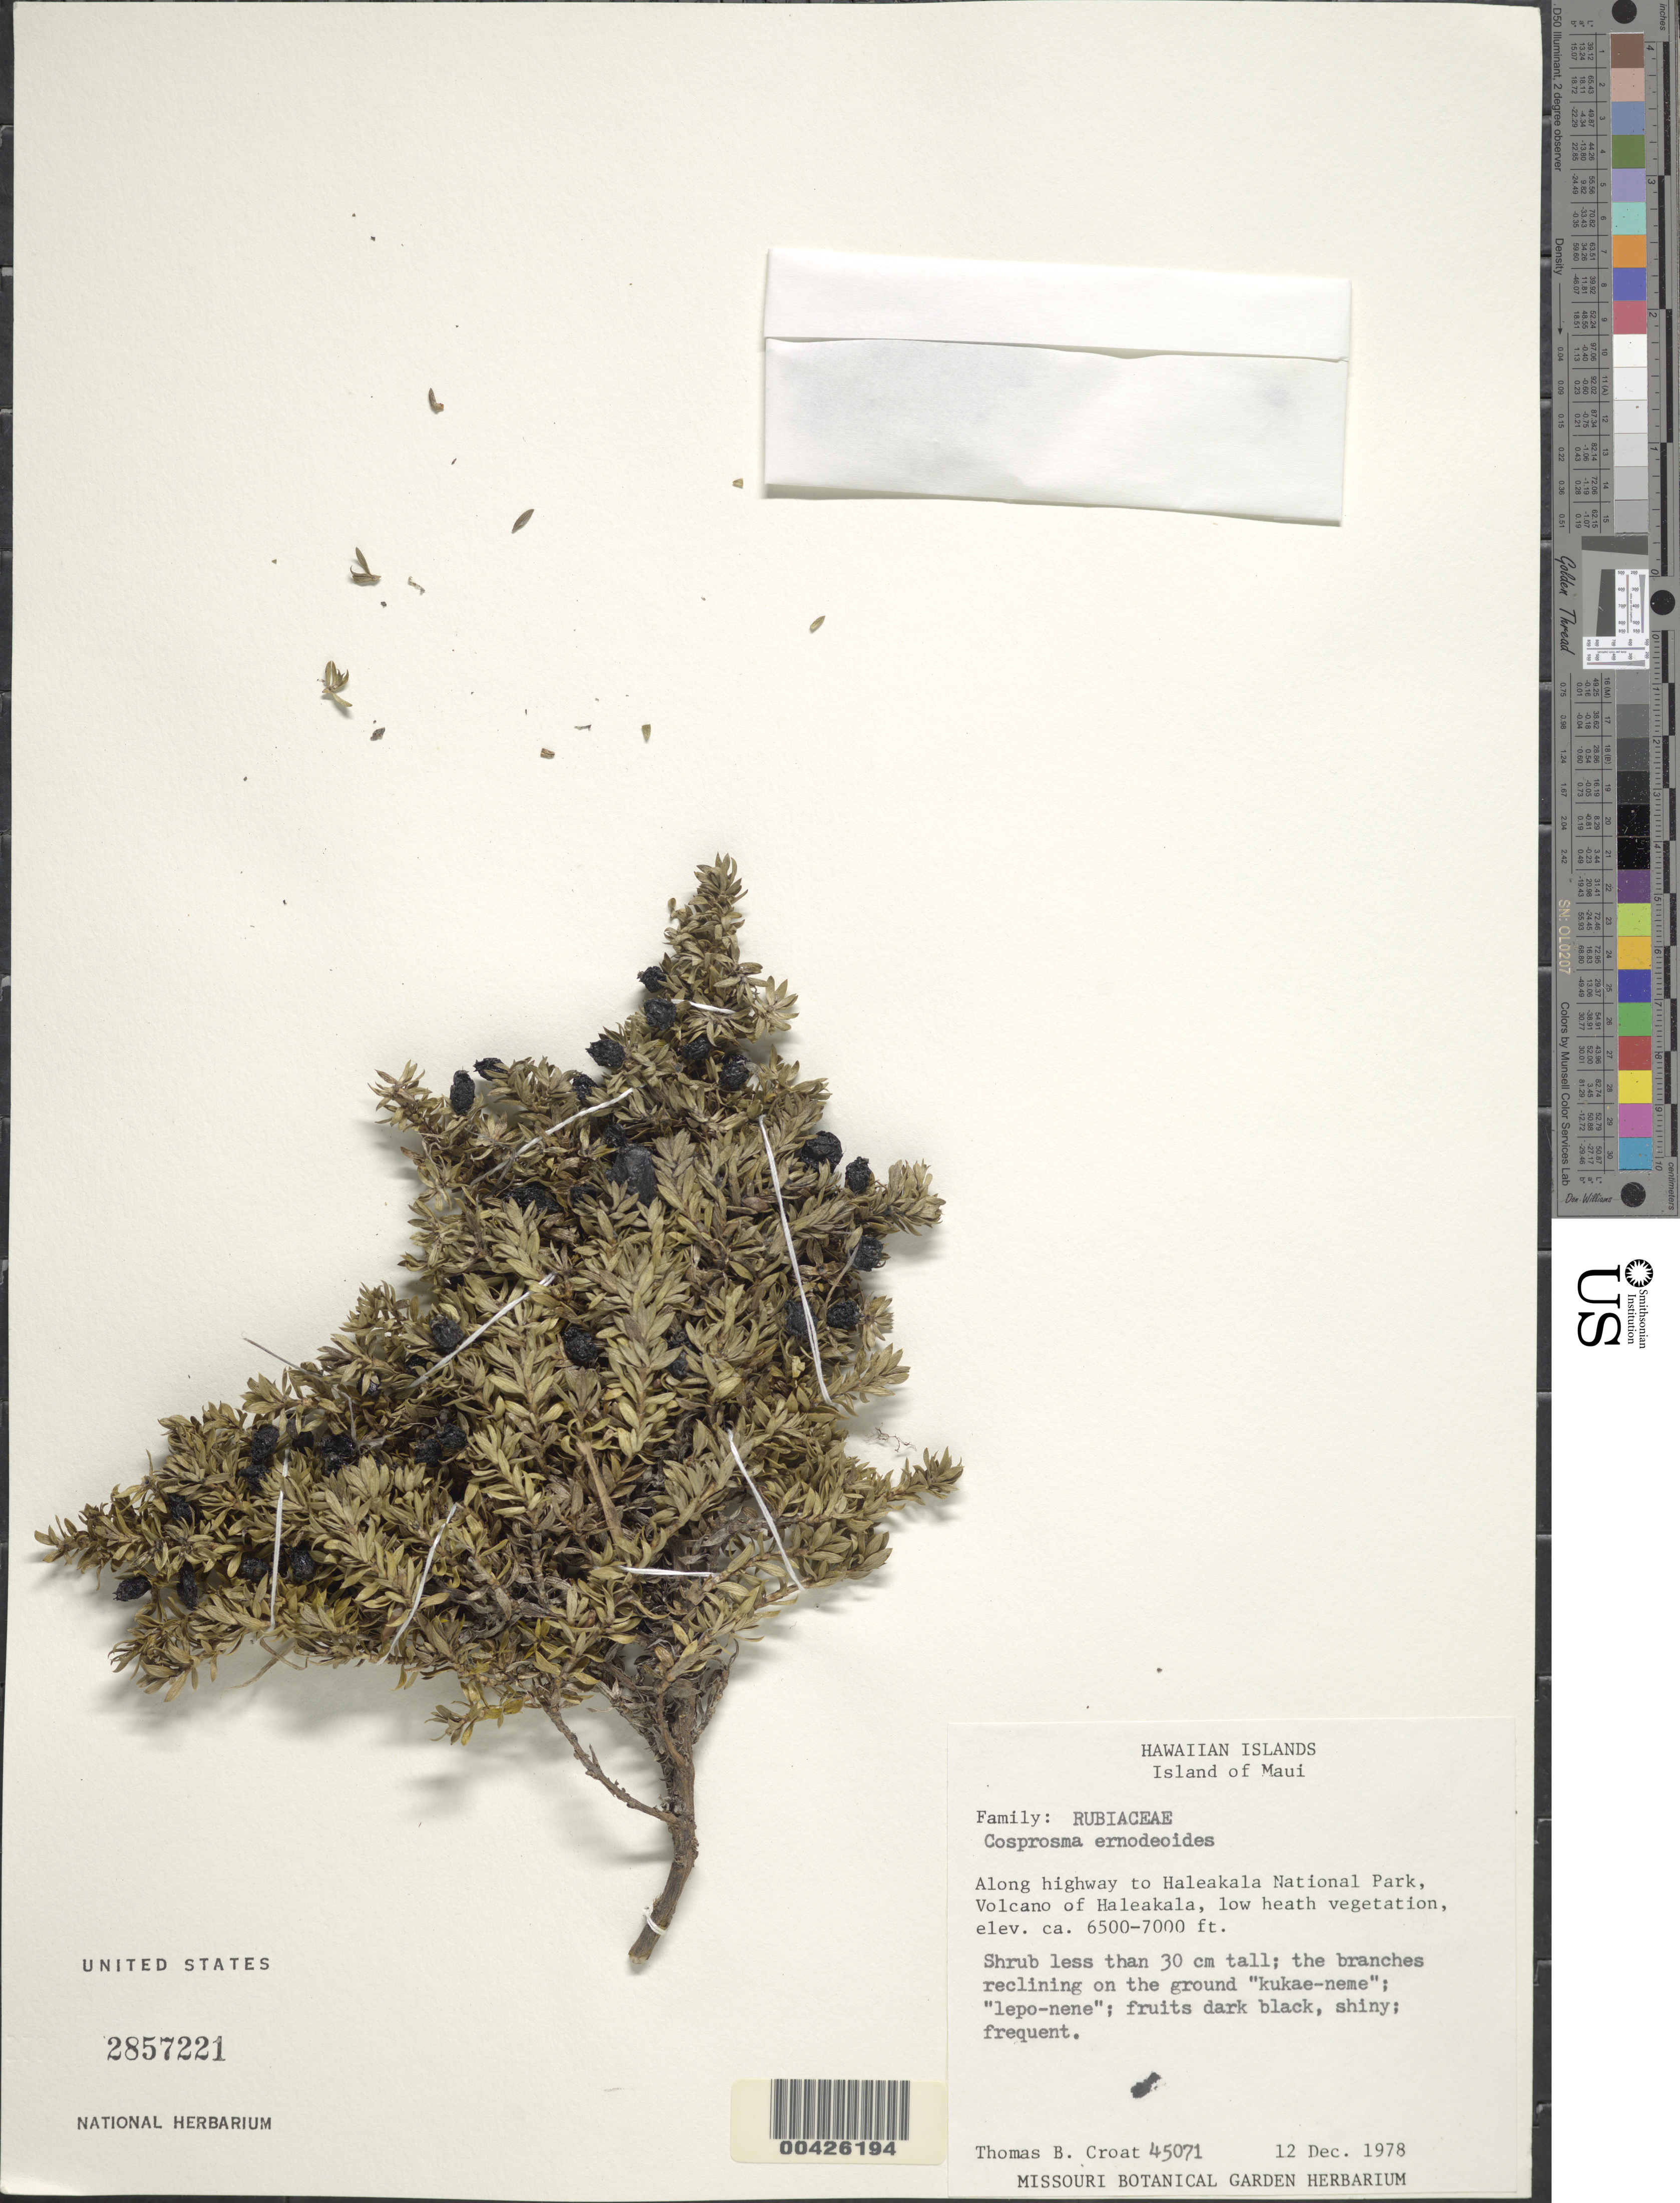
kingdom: Plantae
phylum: Tracheophyta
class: Magnoliopsida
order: Gentianales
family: Rubiaceae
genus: Coprosma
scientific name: Coprosma ernodeoides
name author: A. Gray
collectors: T. B. Croat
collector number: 45071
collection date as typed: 12 Dec 1978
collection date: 1978-12-12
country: United States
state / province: Hawaii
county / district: Maui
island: Maui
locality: Along highway to Haleakala National Park, Volcano of Haleakala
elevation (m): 1981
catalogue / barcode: US 2857221